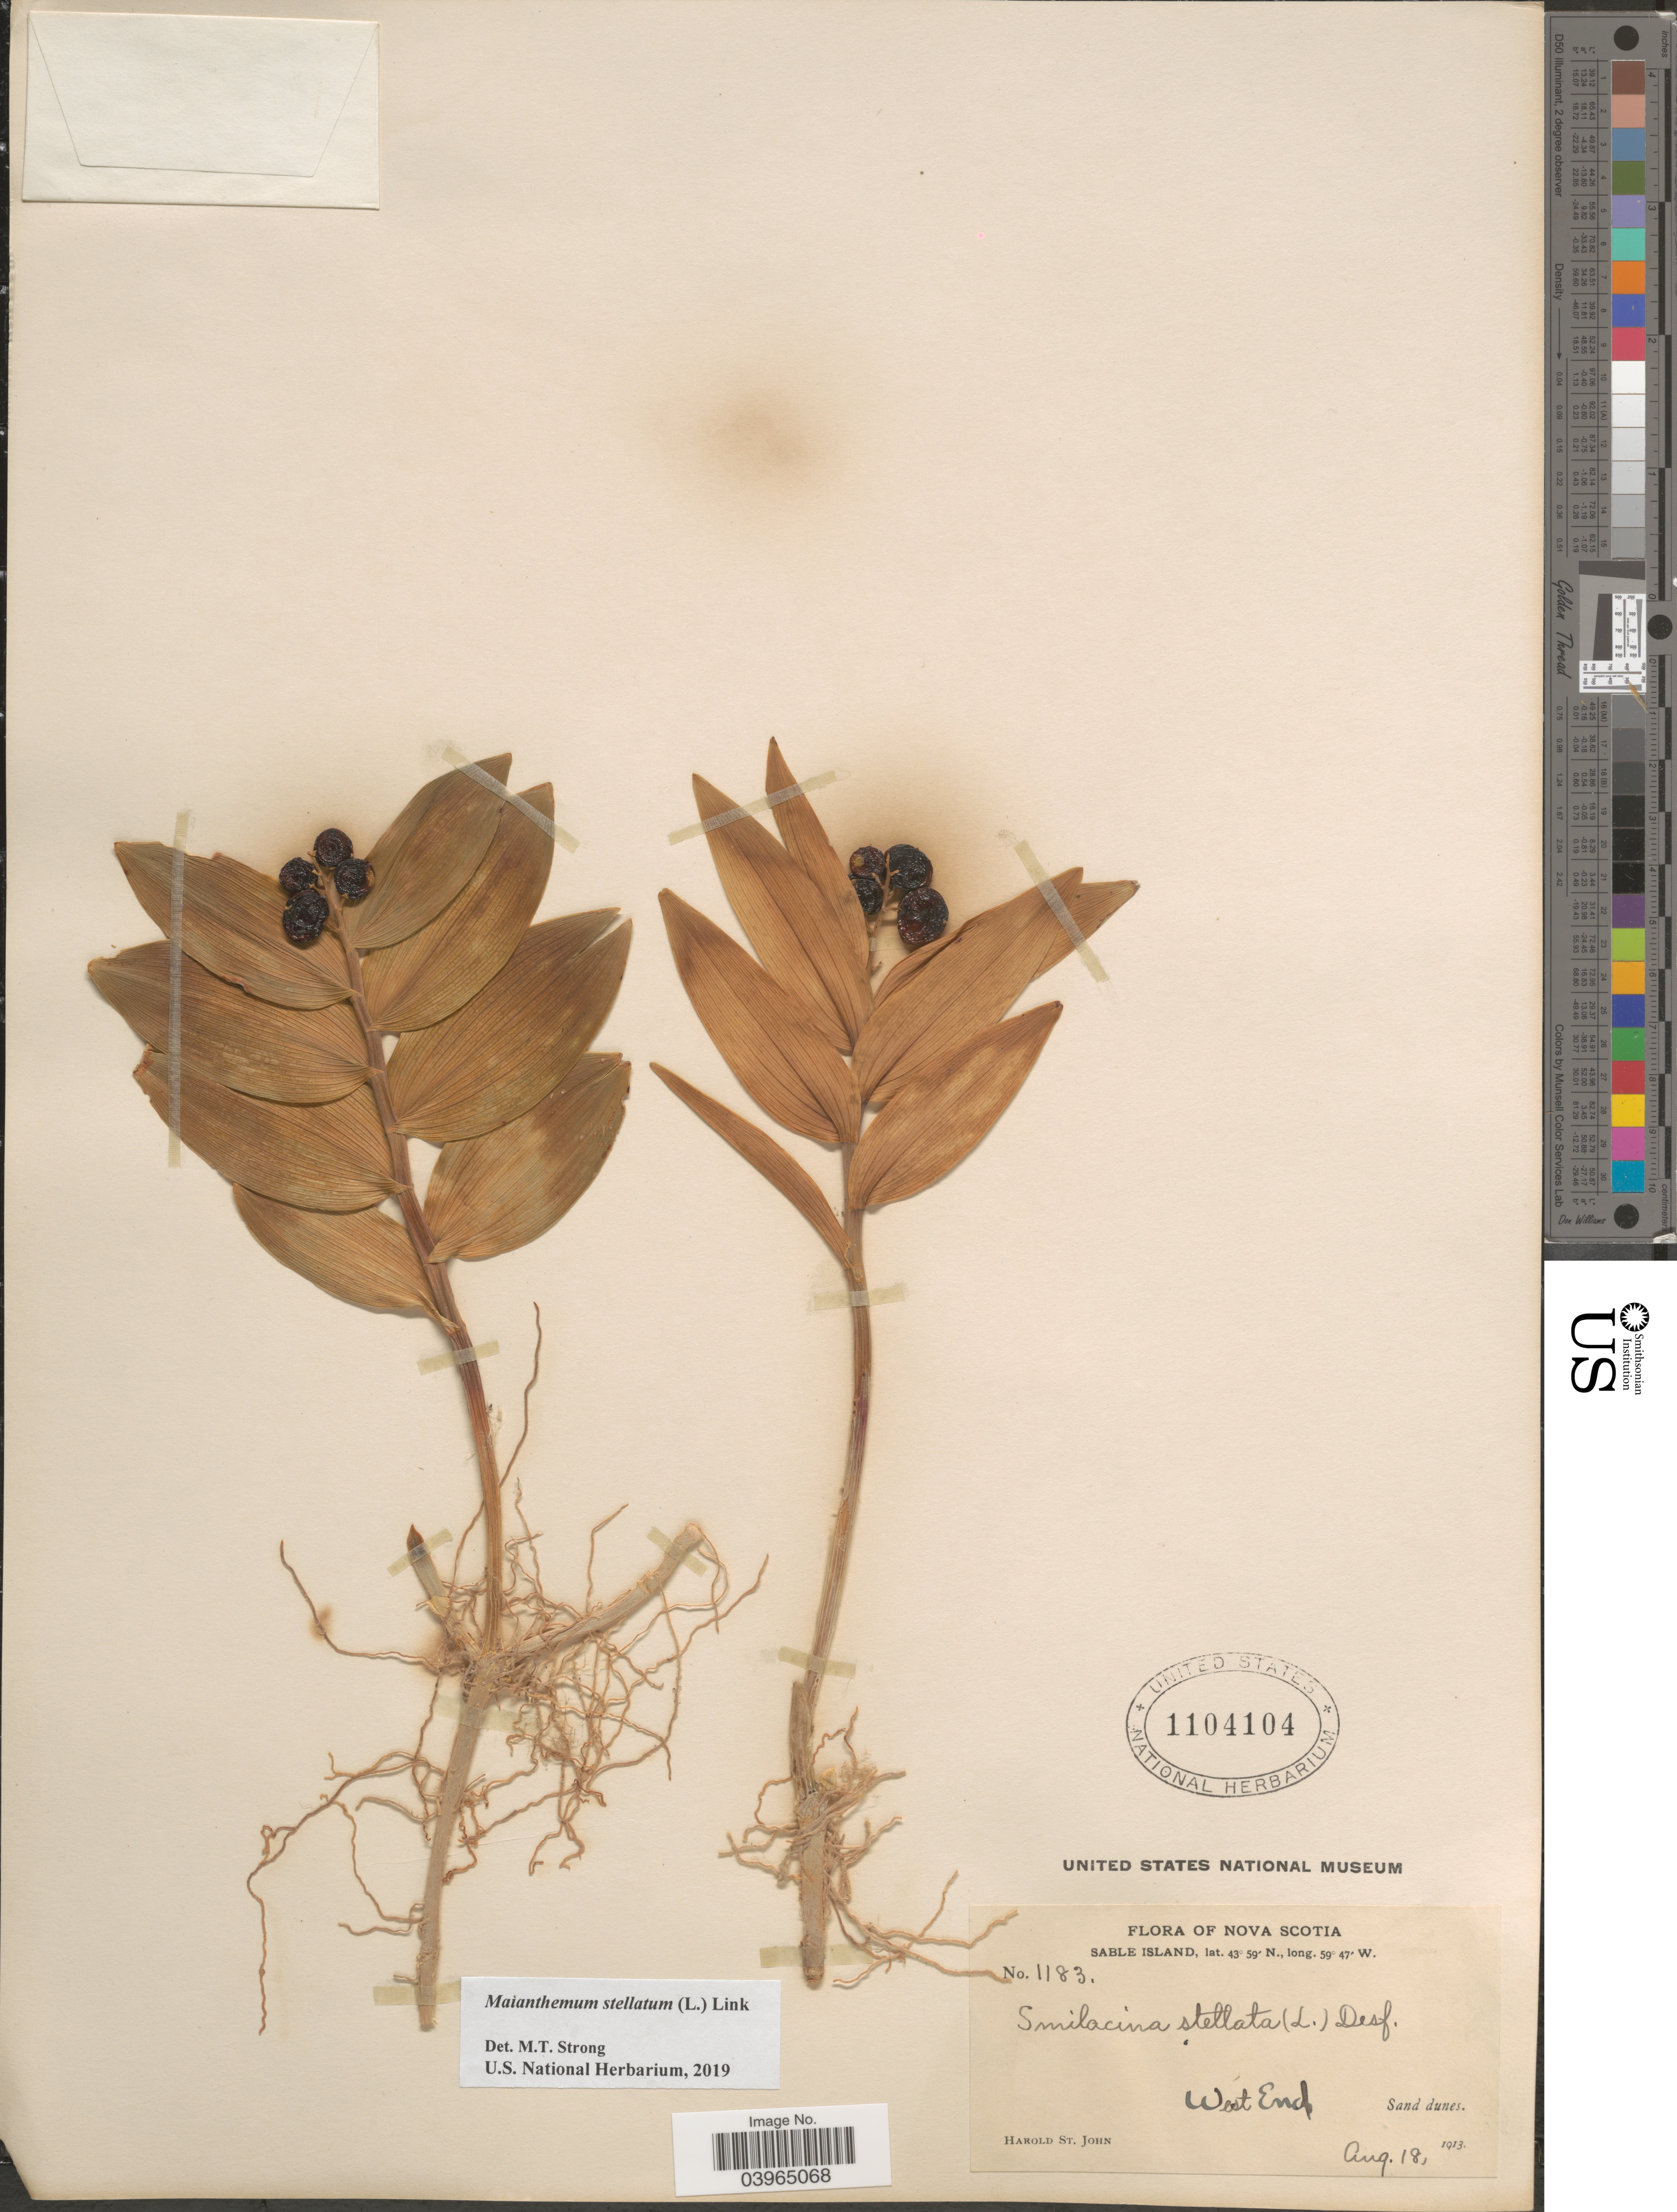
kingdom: Plantae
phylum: Tracheophyta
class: Liliopsida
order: Asparagales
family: Asparagaceae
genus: Maianthemum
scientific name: Maianthemum stellatum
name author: (L.) Link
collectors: H. St. John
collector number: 1183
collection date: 1913-08-18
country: Canada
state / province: Nova Scotia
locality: Sable Island. West End, Sand dunes.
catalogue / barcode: US 1104104